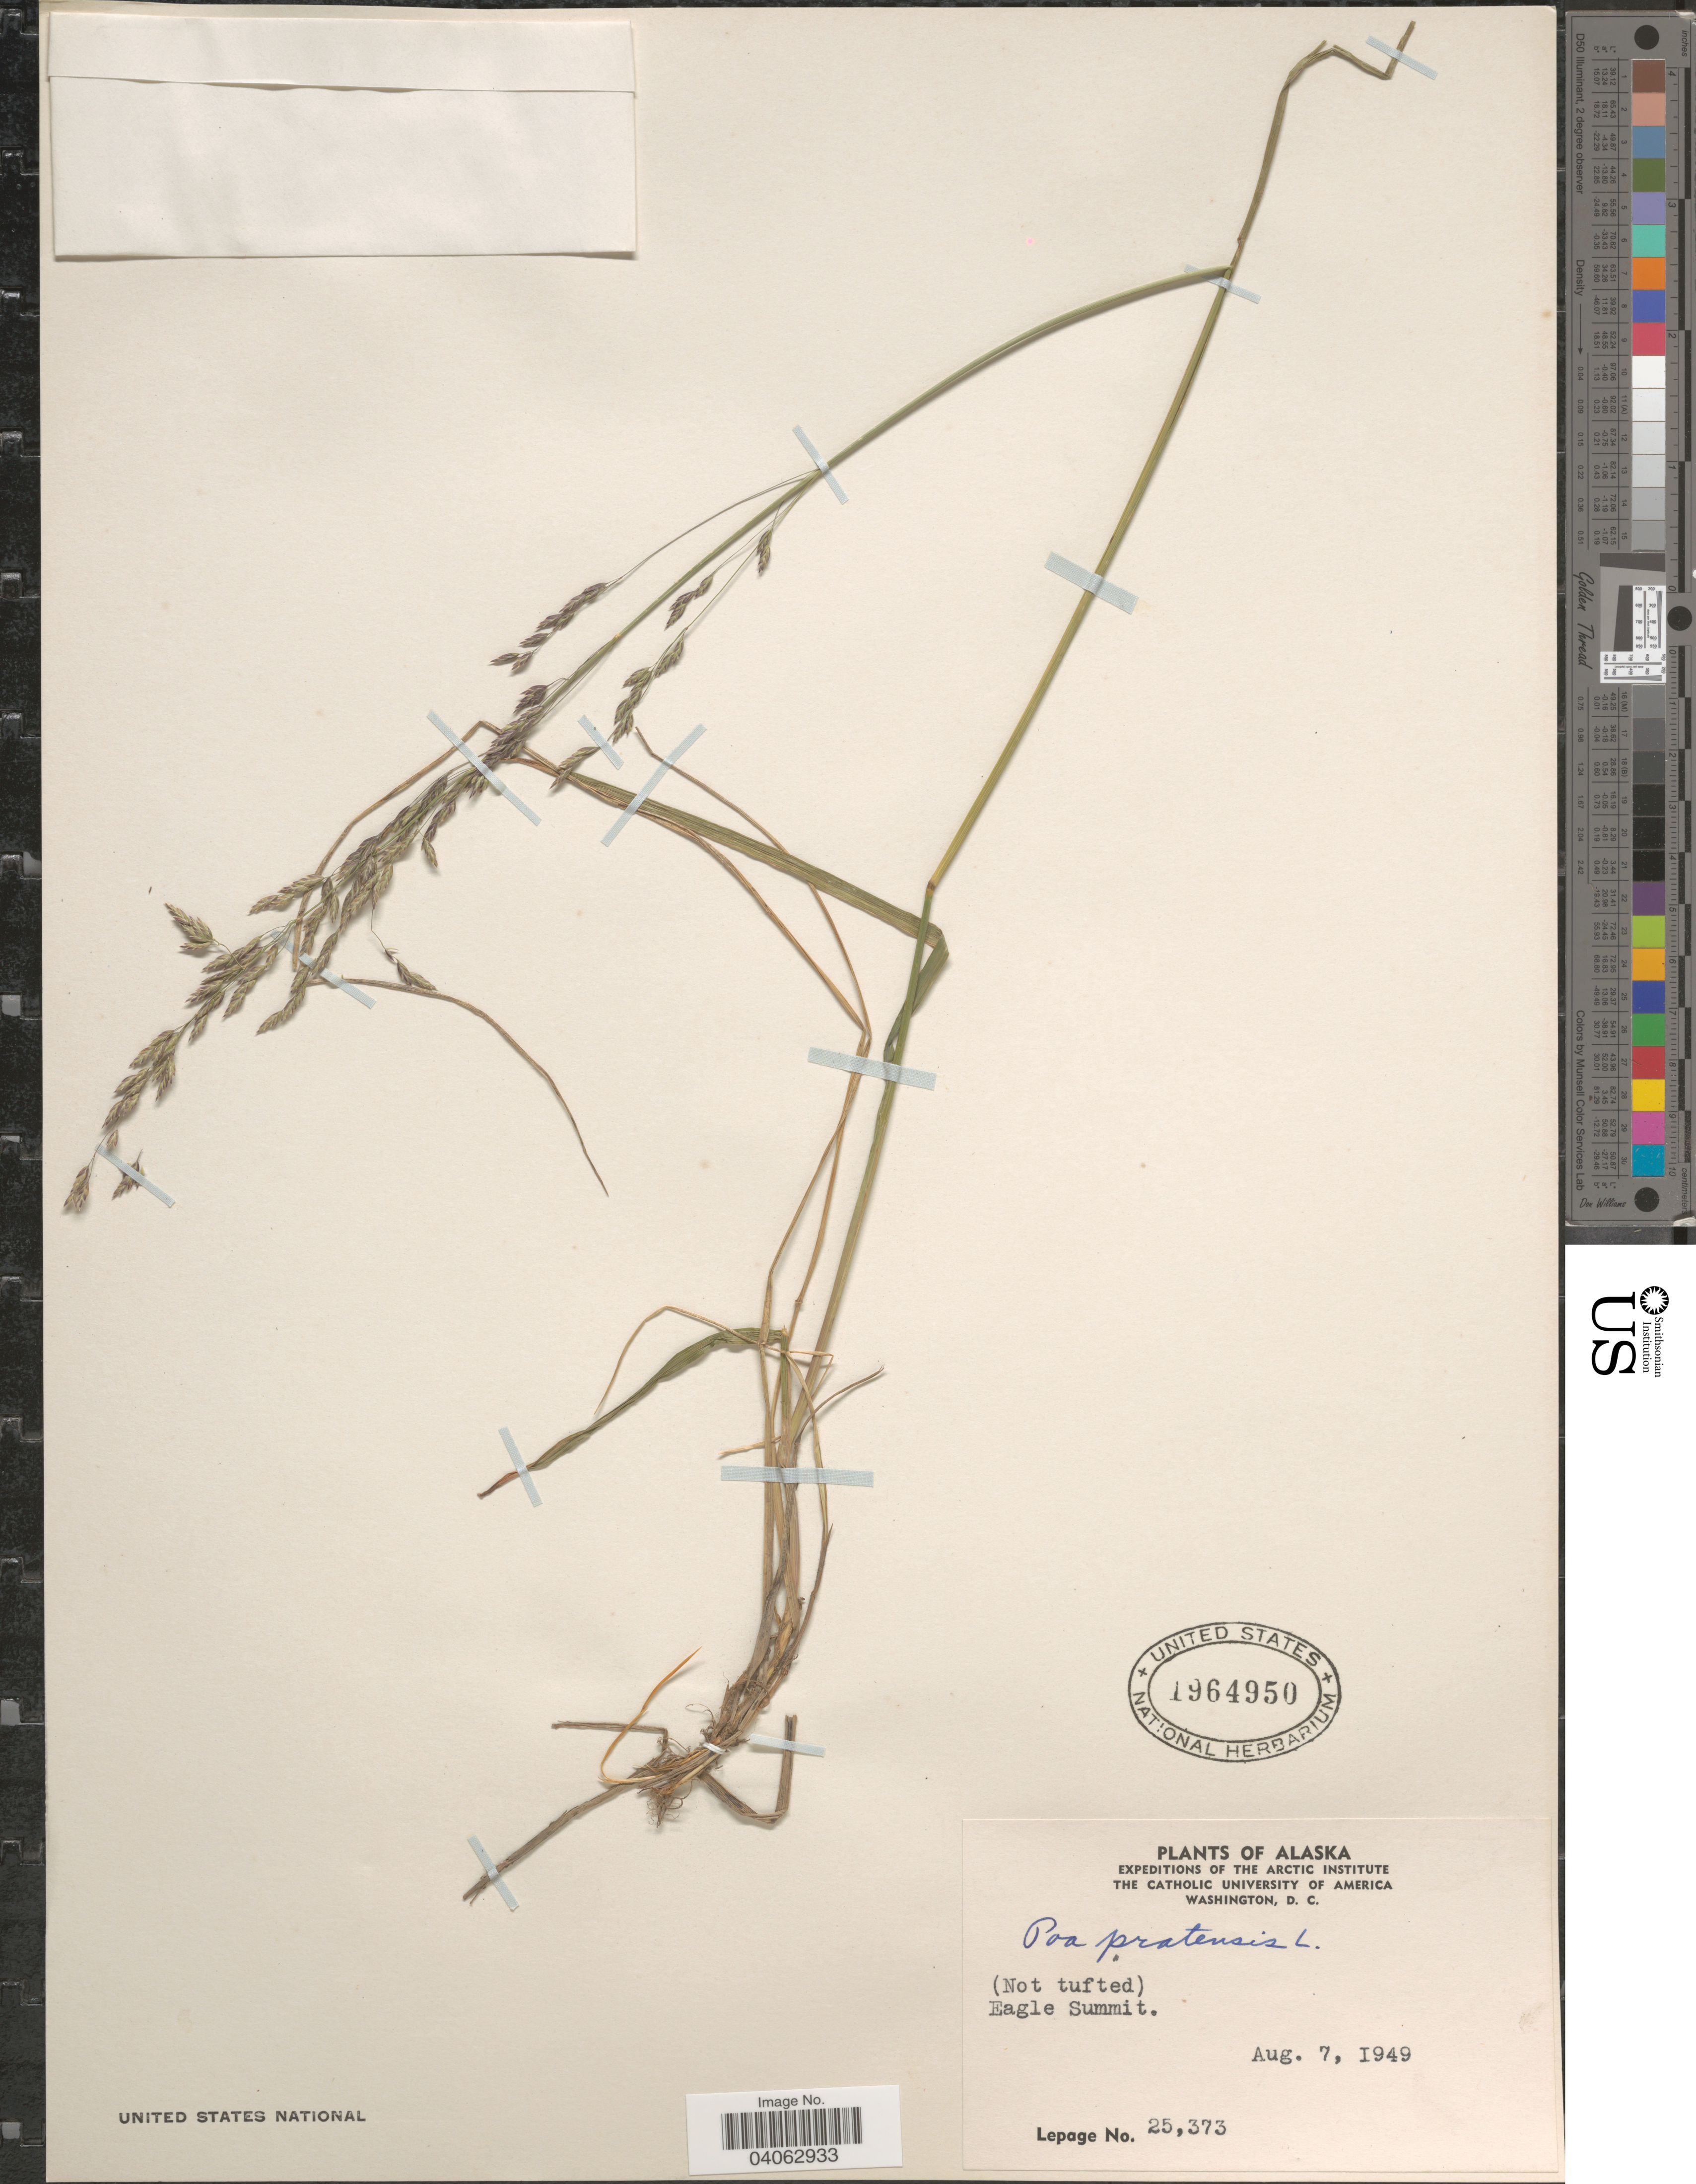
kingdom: Plantae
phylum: Tracheophyta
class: Liliopsida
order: Poales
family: Poaceae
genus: Poa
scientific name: Poa pratensis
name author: L.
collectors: -. LePage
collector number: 25373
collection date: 1949-08-07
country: United States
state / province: Alaska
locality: Eagle Summit.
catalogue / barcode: US 1964950